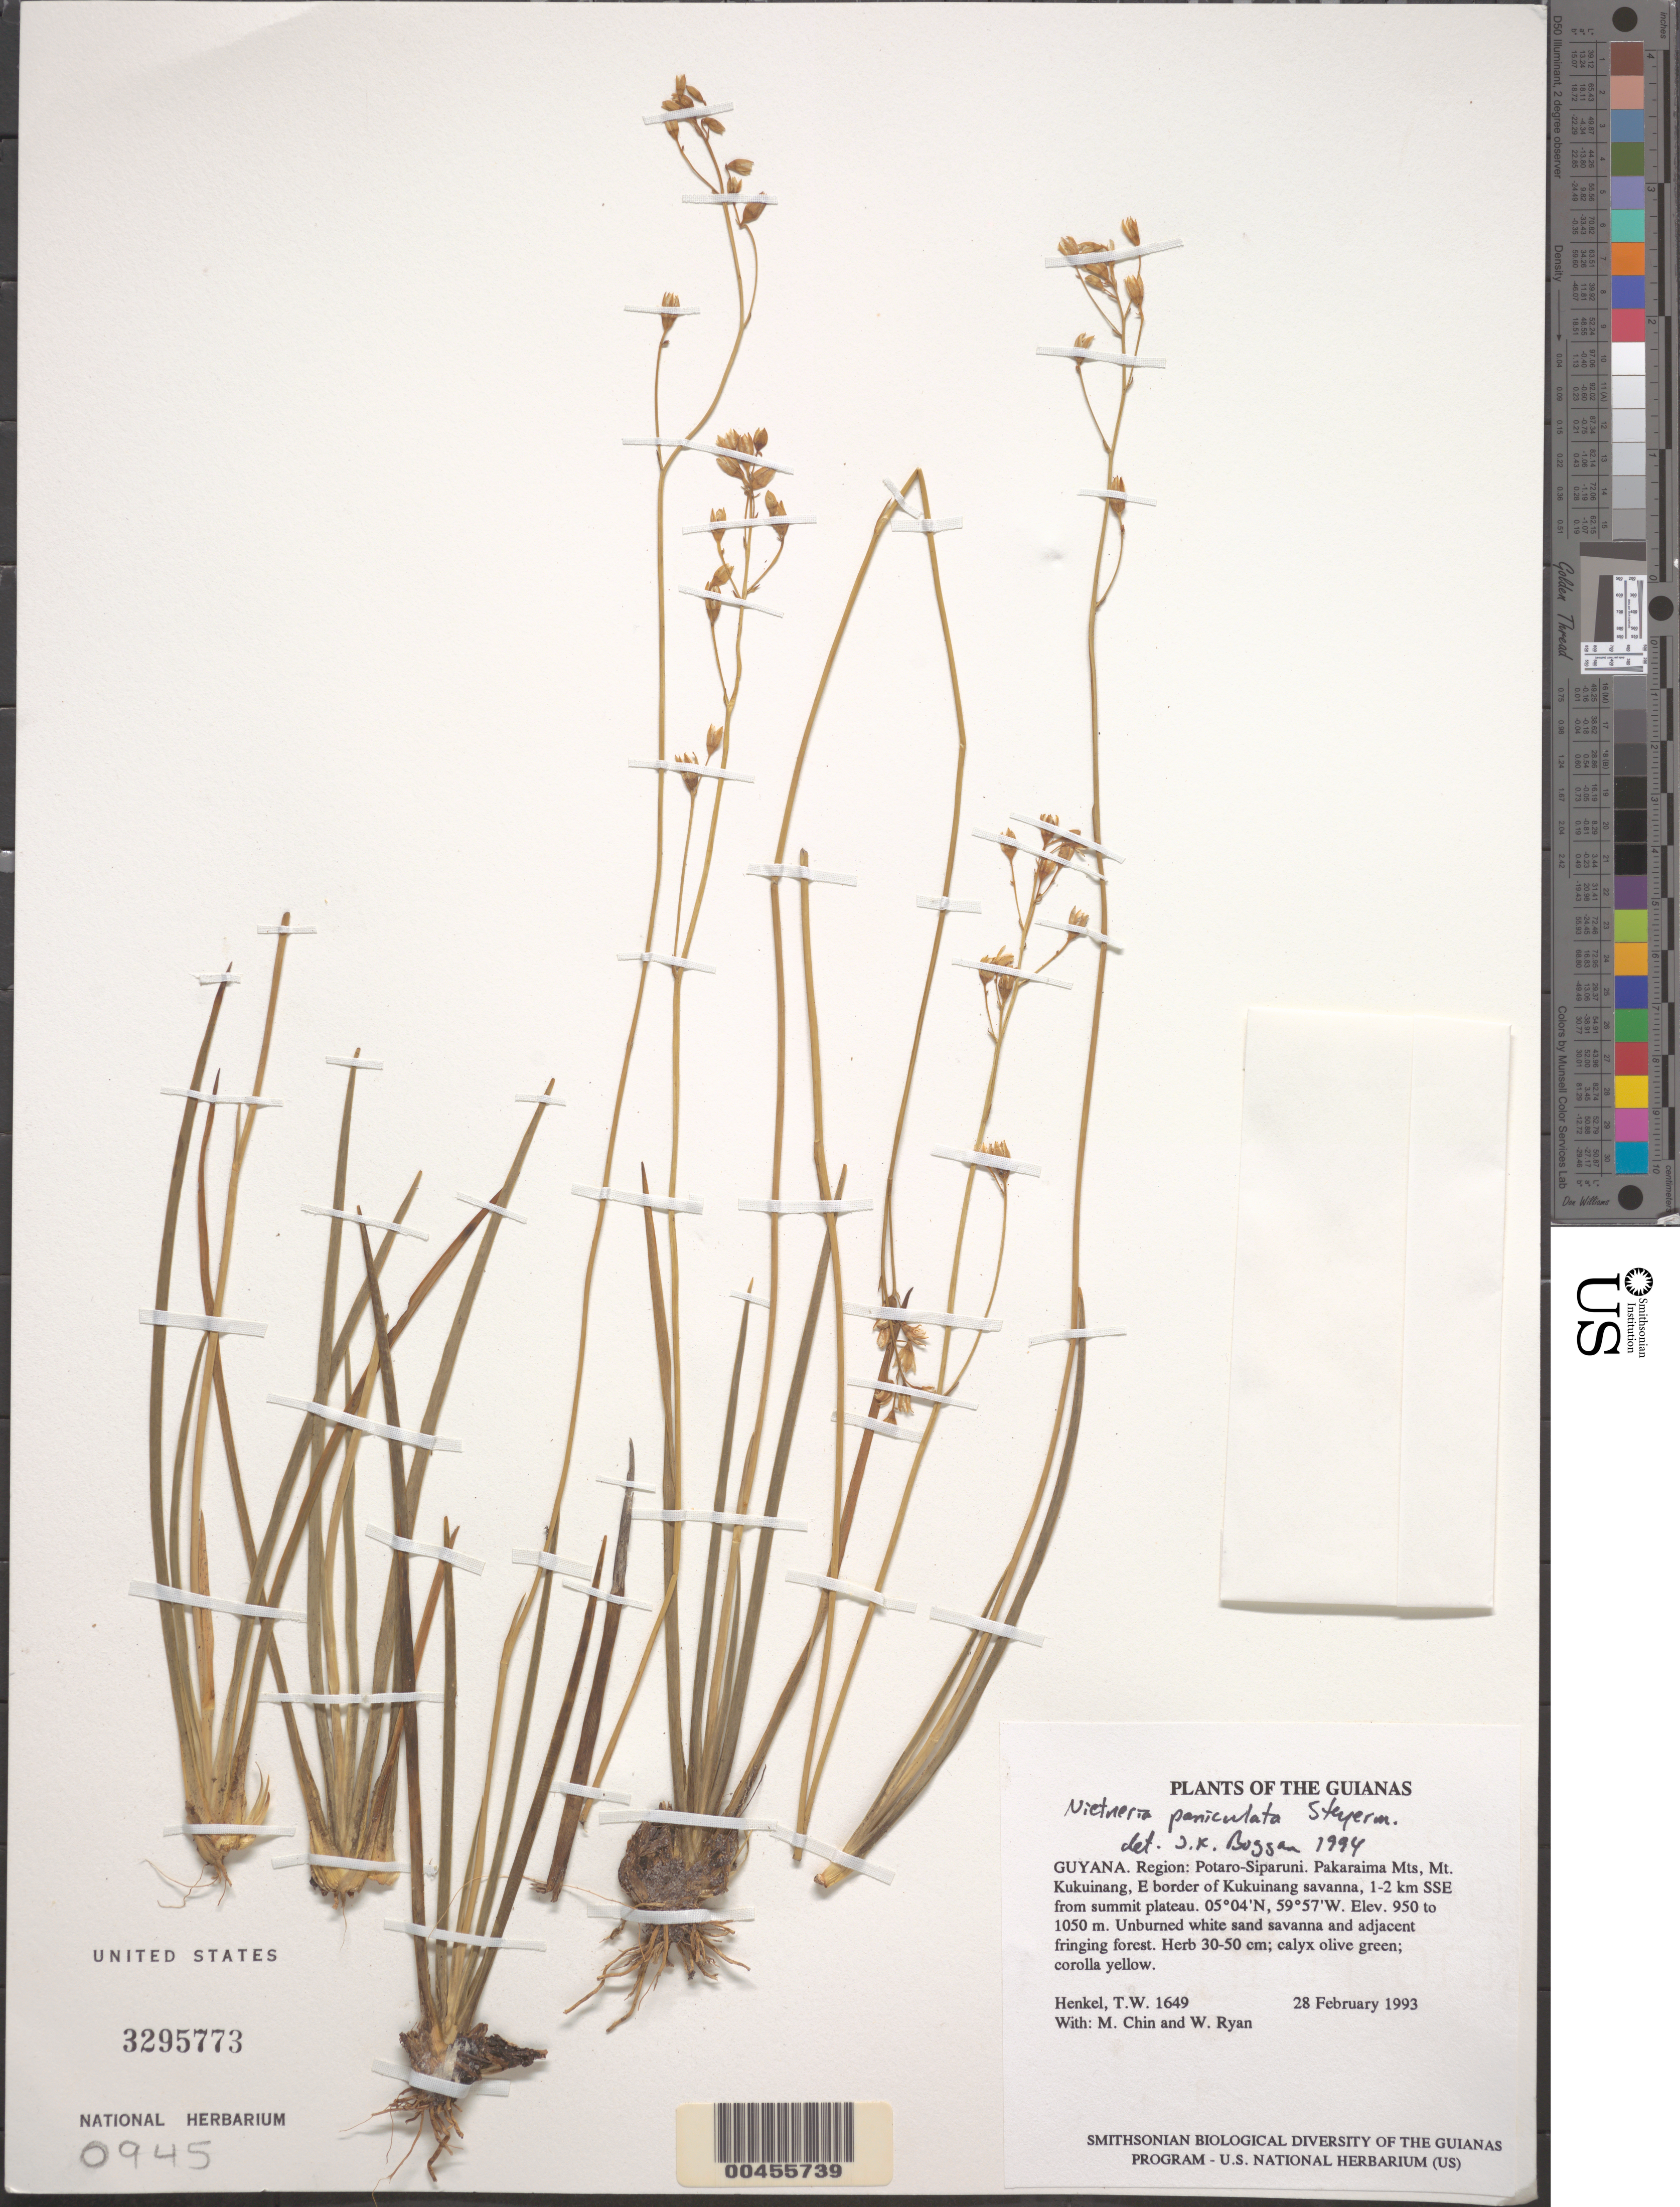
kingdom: Plantae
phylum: Tracheophyta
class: Liliopsida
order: Dioscoreales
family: Nartheciaceae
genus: Nietneria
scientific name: Nietneria paniculata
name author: Steyerm.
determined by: DeFilipps, R. A.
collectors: T. Henkel, M. Chin & W. Ryan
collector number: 1649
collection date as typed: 28 February 1993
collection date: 1993-02-28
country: Guyana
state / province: Potaro-Siparuni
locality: Pakaraima Mts, Mt. Kukuinang, E border of Kukuinang savanna, 1-2 km SSE from summit plateau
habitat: Unburned white sand savanna and adjacent fringing forest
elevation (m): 950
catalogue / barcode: US 3295773